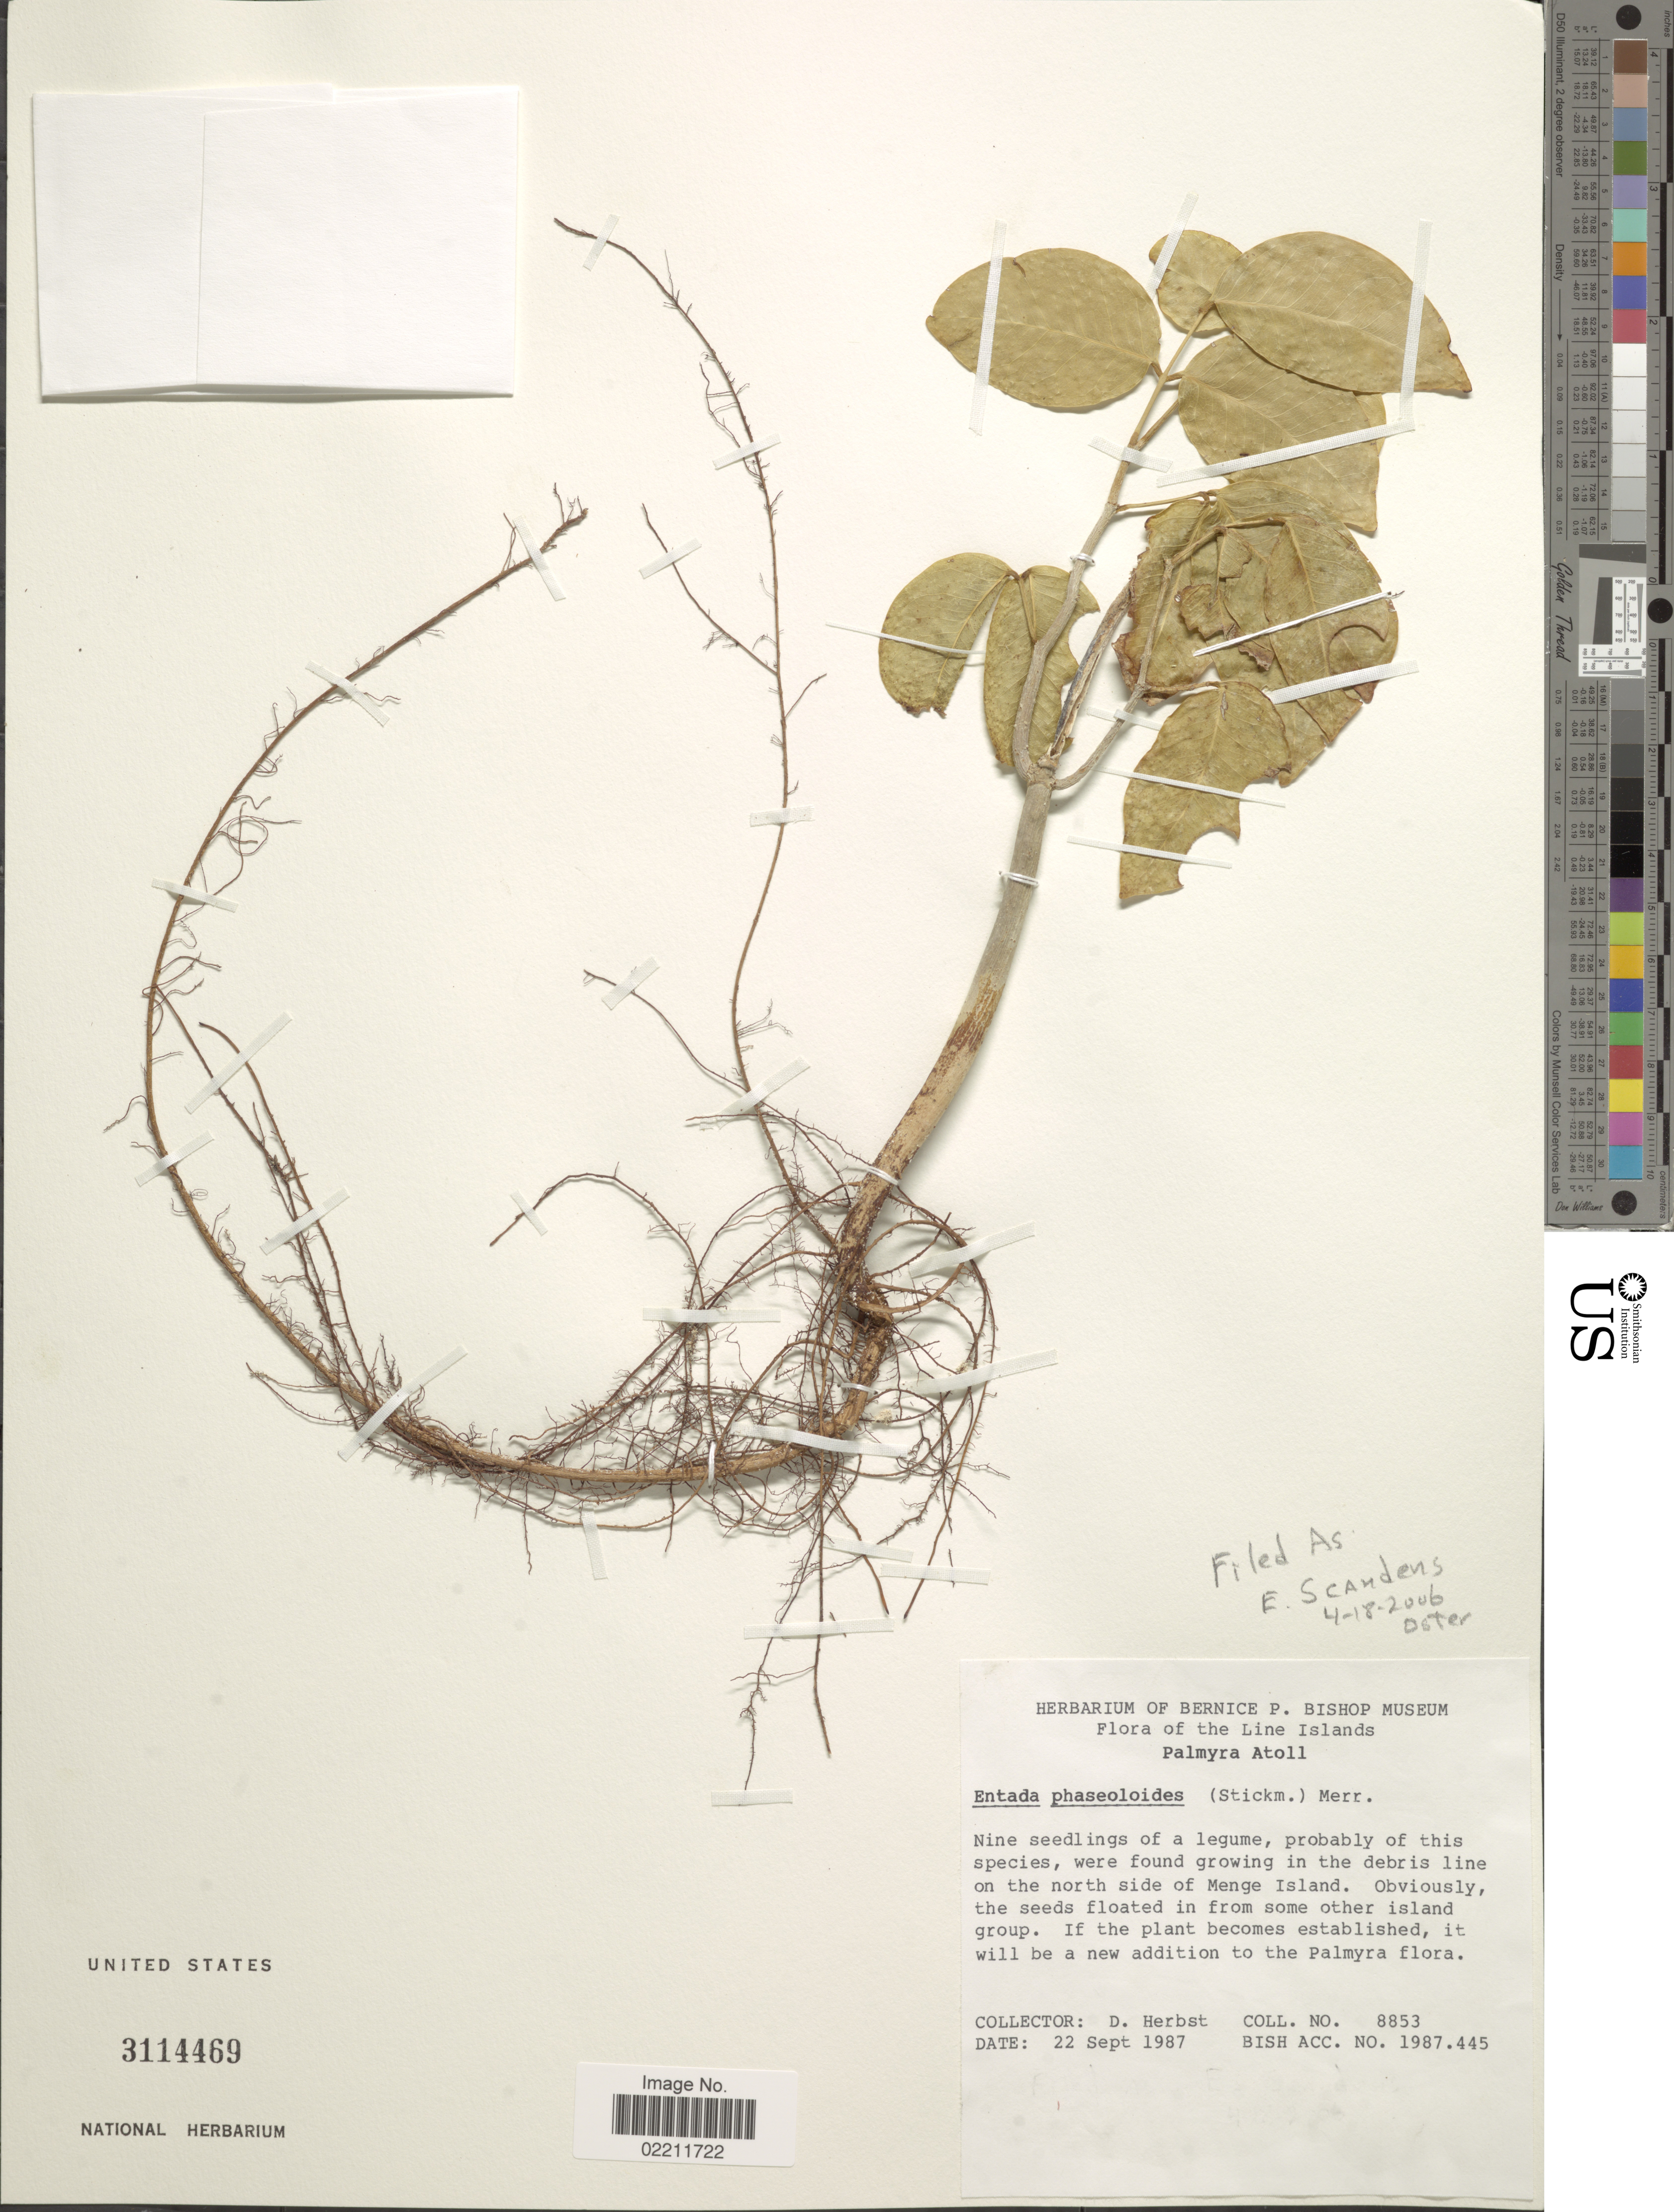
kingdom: Plantae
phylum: Tracheophyta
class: Magnoliopsida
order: Fabales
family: Fabaceae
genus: Entada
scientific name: Entada phaseoloides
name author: (L.) Merr.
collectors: D. Herbst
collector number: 8853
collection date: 1987-09-22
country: Kiribati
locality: Line Islands, Palmyra Atoll, In the debris line on the north side of Menge Island.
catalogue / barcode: US 3114469